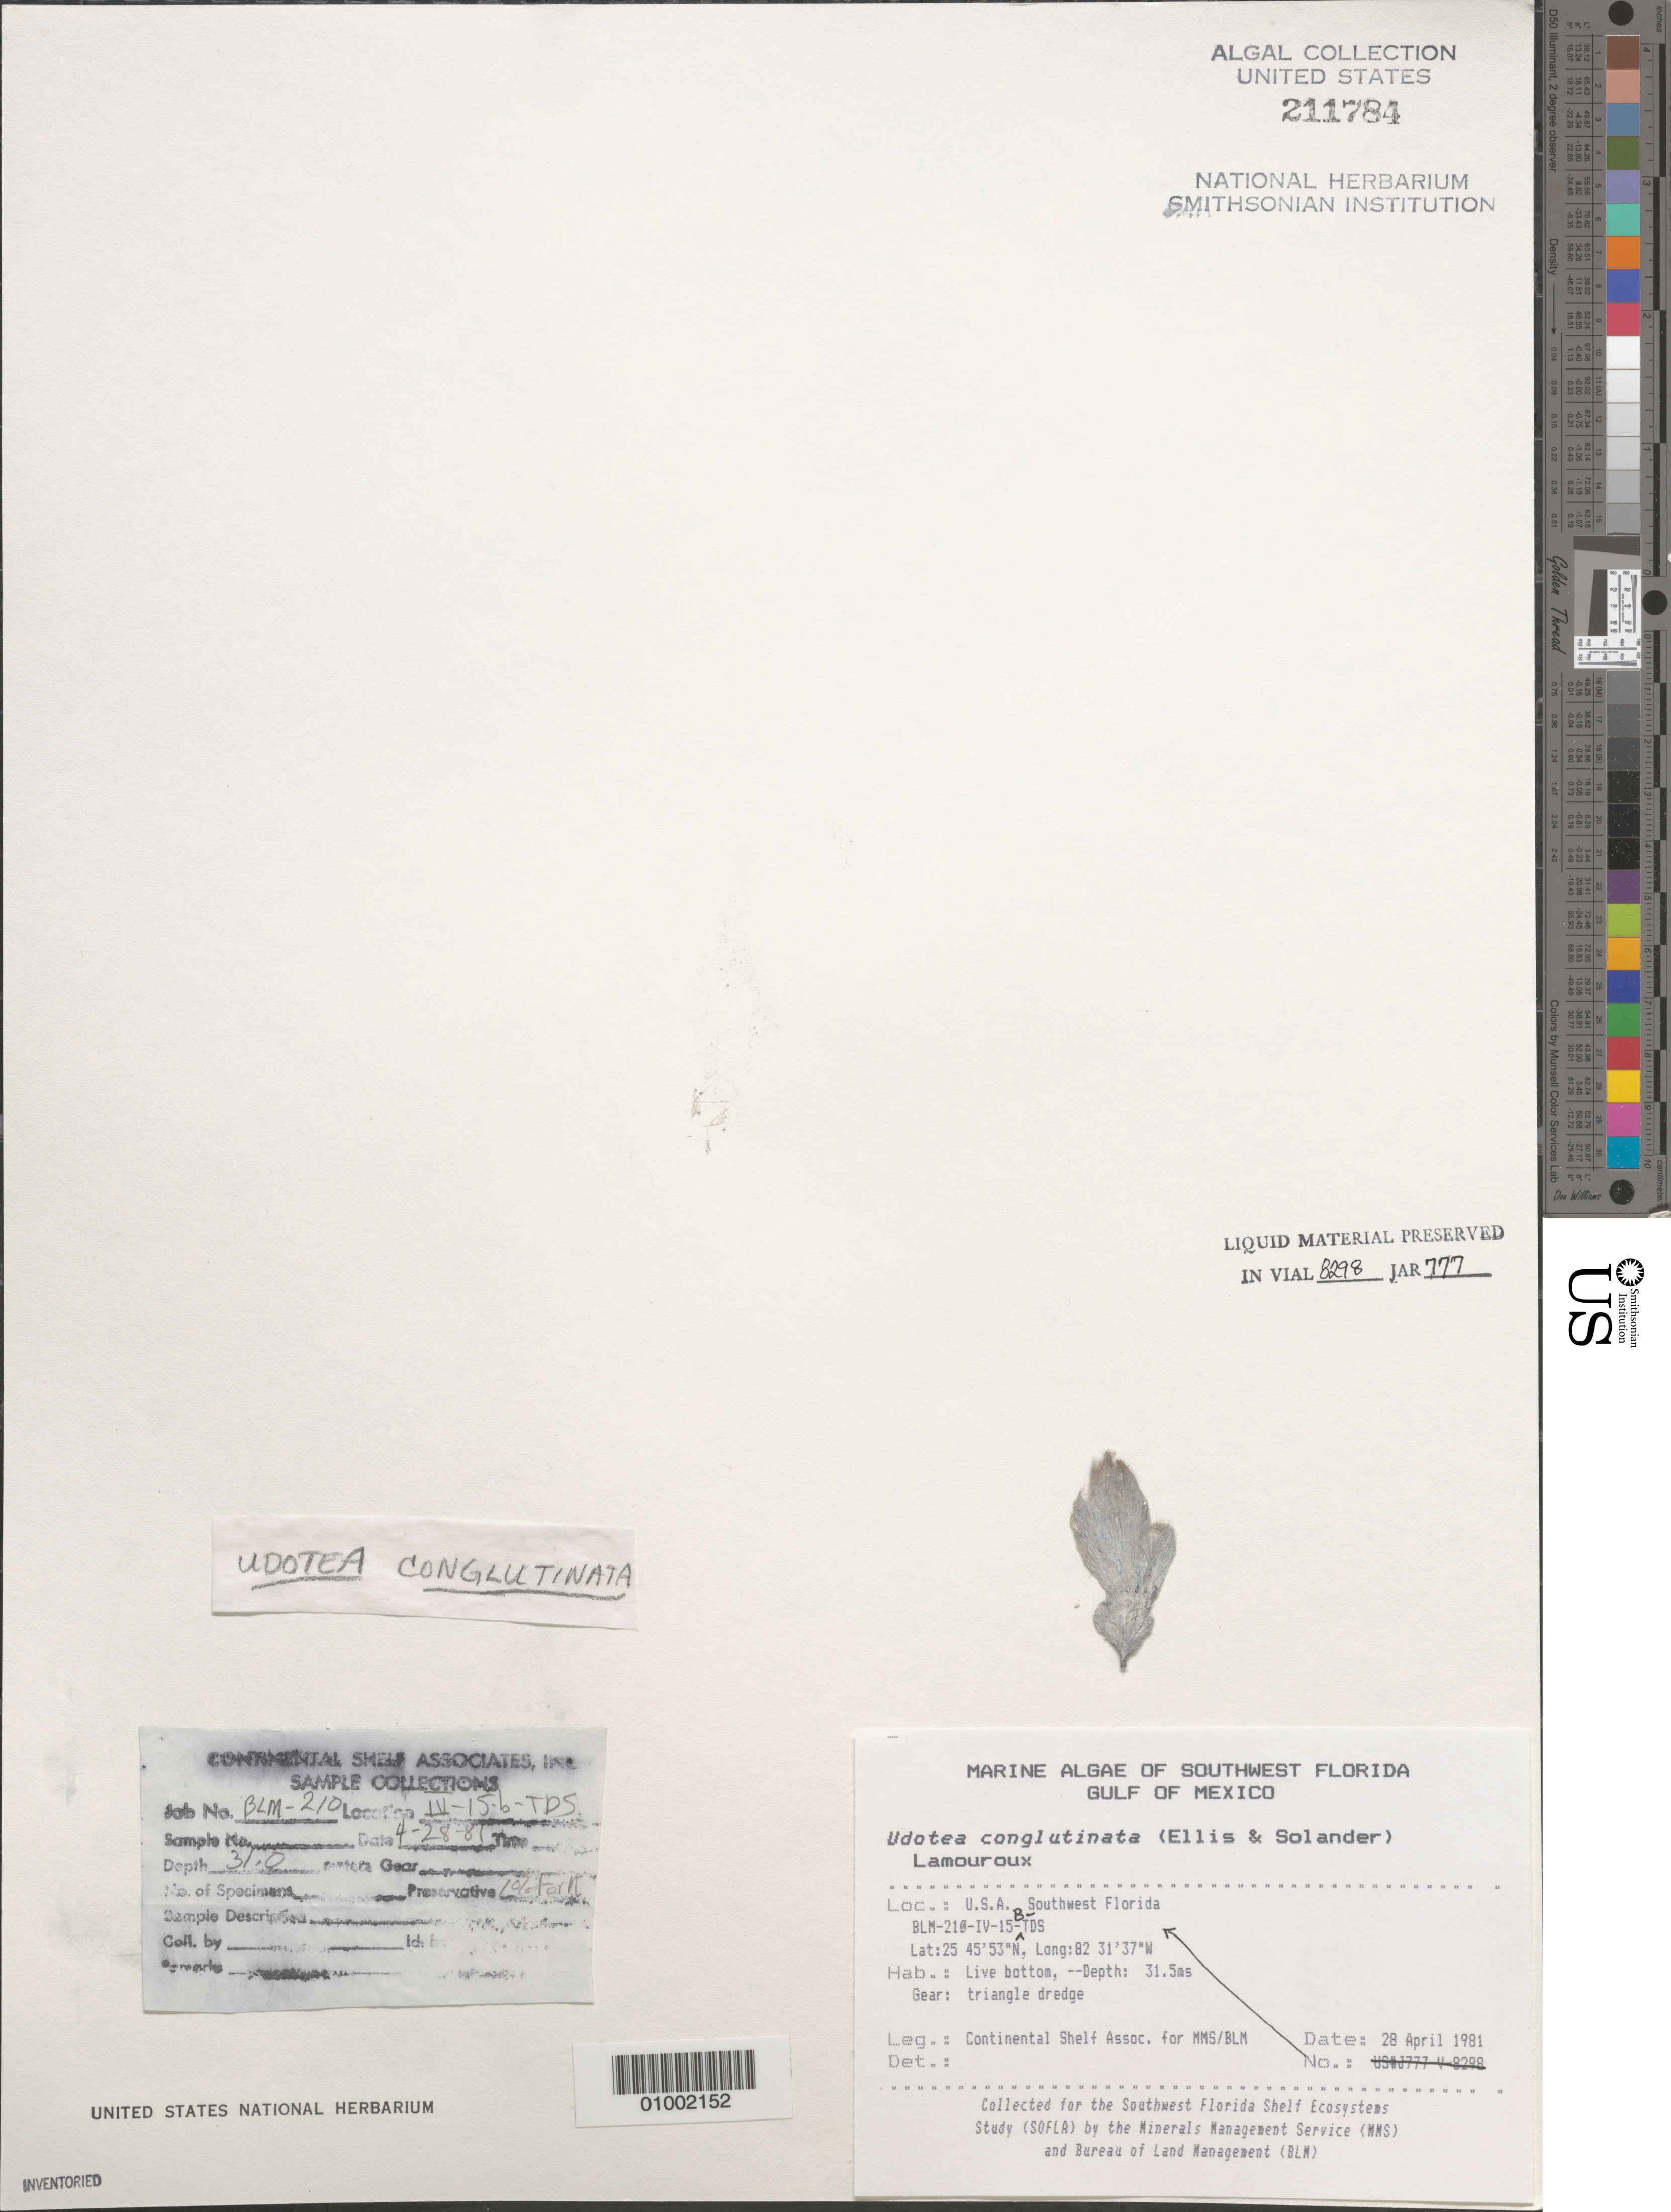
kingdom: Plantae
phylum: Chlorophyta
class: Ulvophyceae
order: Bryopsidales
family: Udoteaceae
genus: Udotea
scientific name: Udotea conglutinata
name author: (Ellis & Sol.) J.V.Lamouroux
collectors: Continental Shelf Associates for the MMS/BLM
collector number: BLM-210-IV-15-B-TDS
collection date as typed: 28 Apr 1981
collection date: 1981-04-28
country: United States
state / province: Florida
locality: Gulf of Mexico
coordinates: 25 45'53"N, 82 31'37"W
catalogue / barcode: US 211784